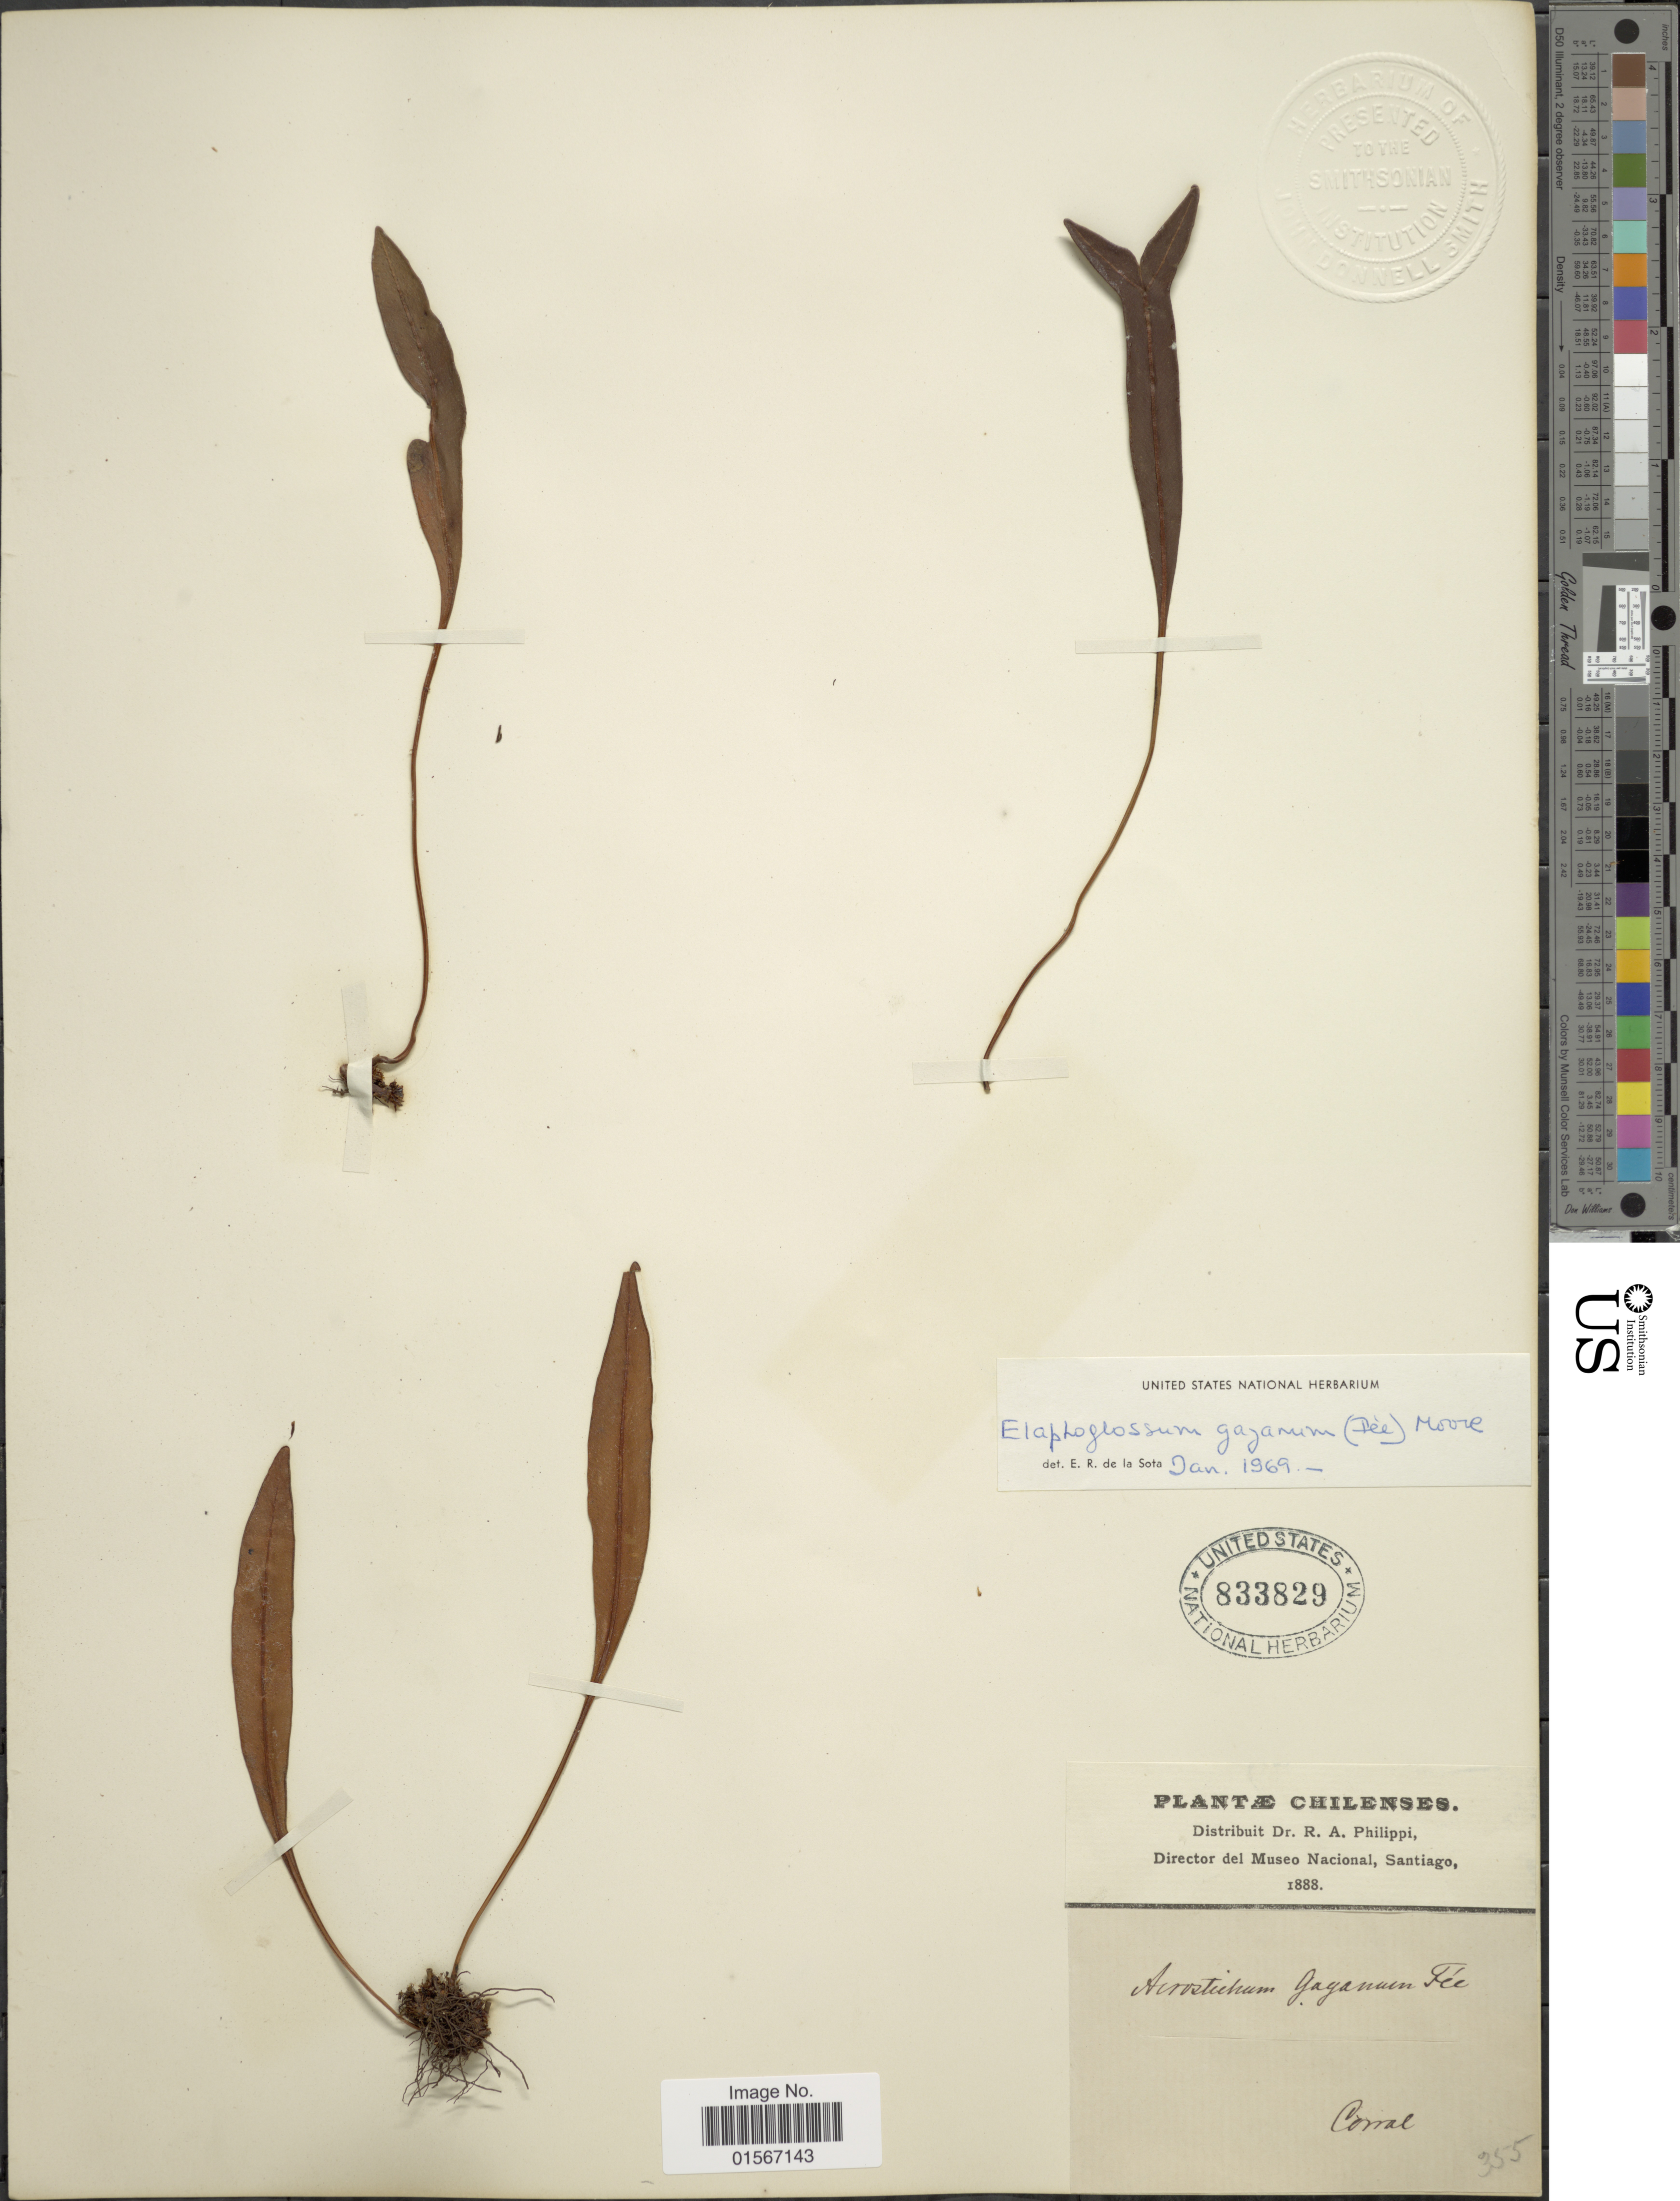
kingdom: Plantae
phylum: Tracheophyta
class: Polypodiopsida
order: Polypodiales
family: Dryopteridaceae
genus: Elaphoglossum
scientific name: Elaphoglossum minutum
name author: (Pohl ex Fée) T. Moore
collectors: R. A. Philippi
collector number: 355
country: Chile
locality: Chilenses, Corral.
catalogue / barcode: US 833829